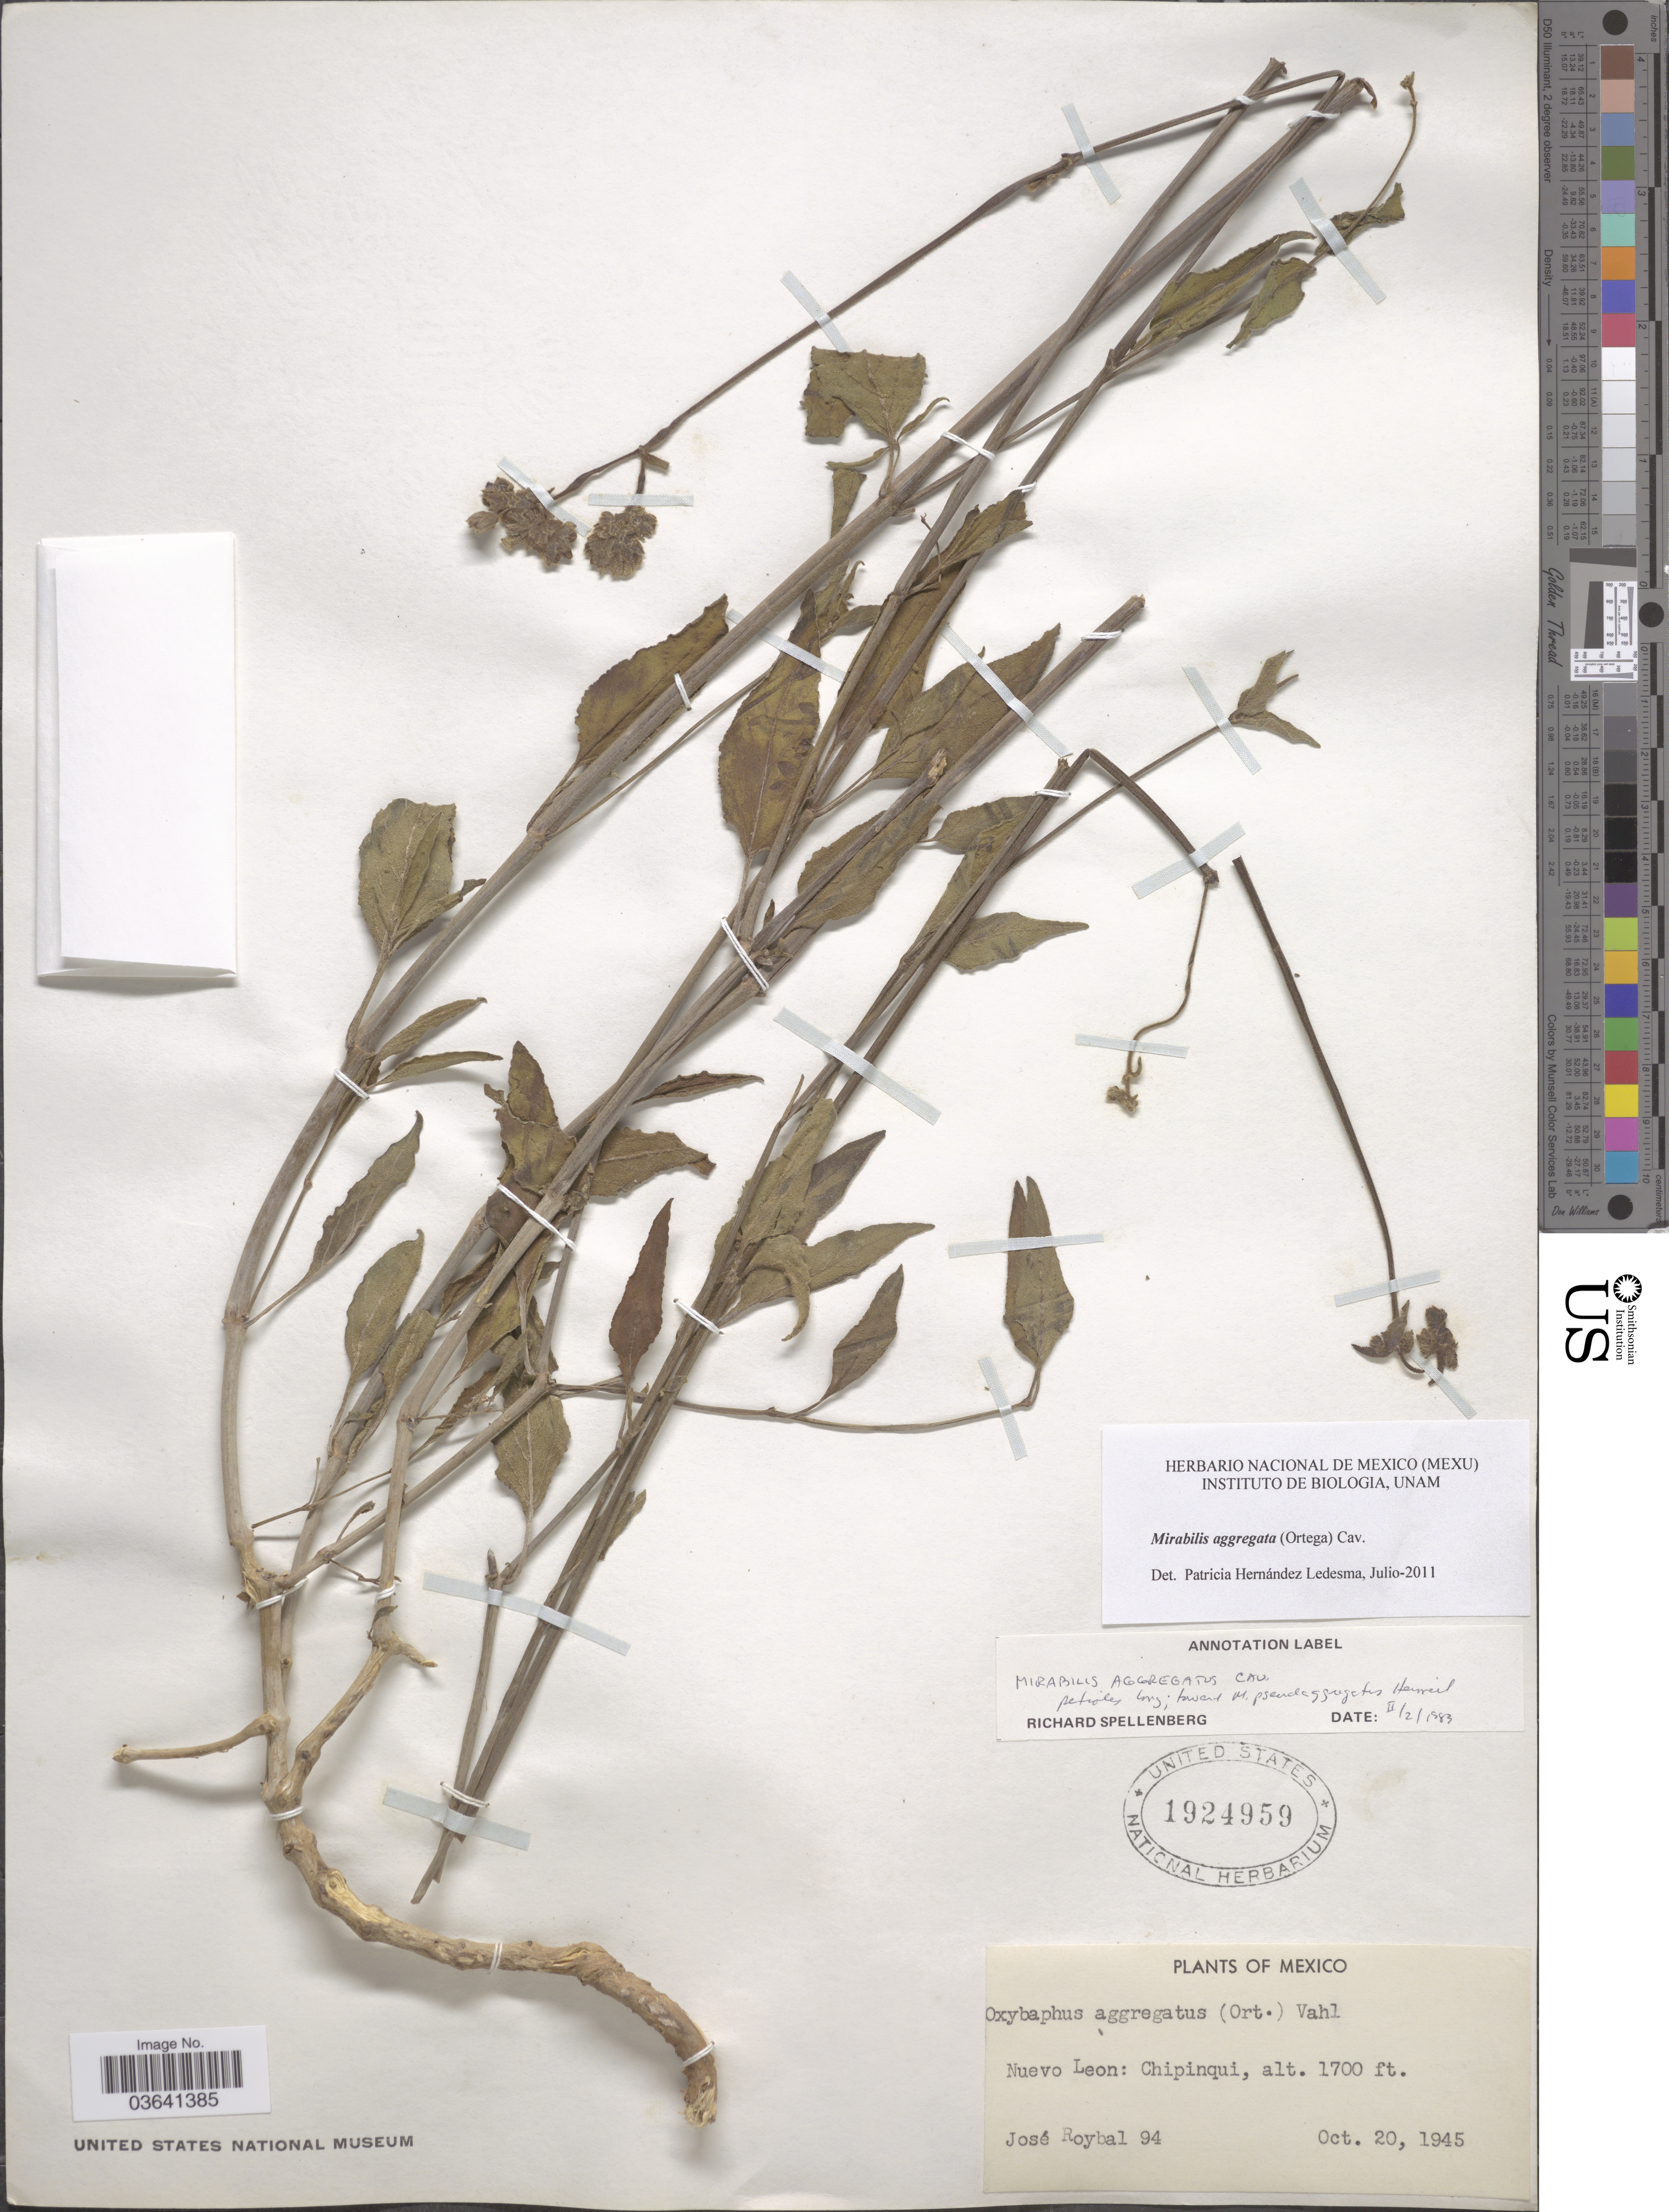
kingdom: Plantae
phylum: Tracheophyta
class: Magnoliopsida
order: Caryophyllales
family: Nyctaginaceae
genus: Mirabilis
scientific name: Mirabilis aggregata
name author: (Ortega) Cav.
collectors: J. Roybal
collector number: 94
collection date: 1945-10-20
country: Mexico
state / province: Nuevo León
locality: Chipinqui.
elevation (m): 518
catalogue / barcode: US 1924959